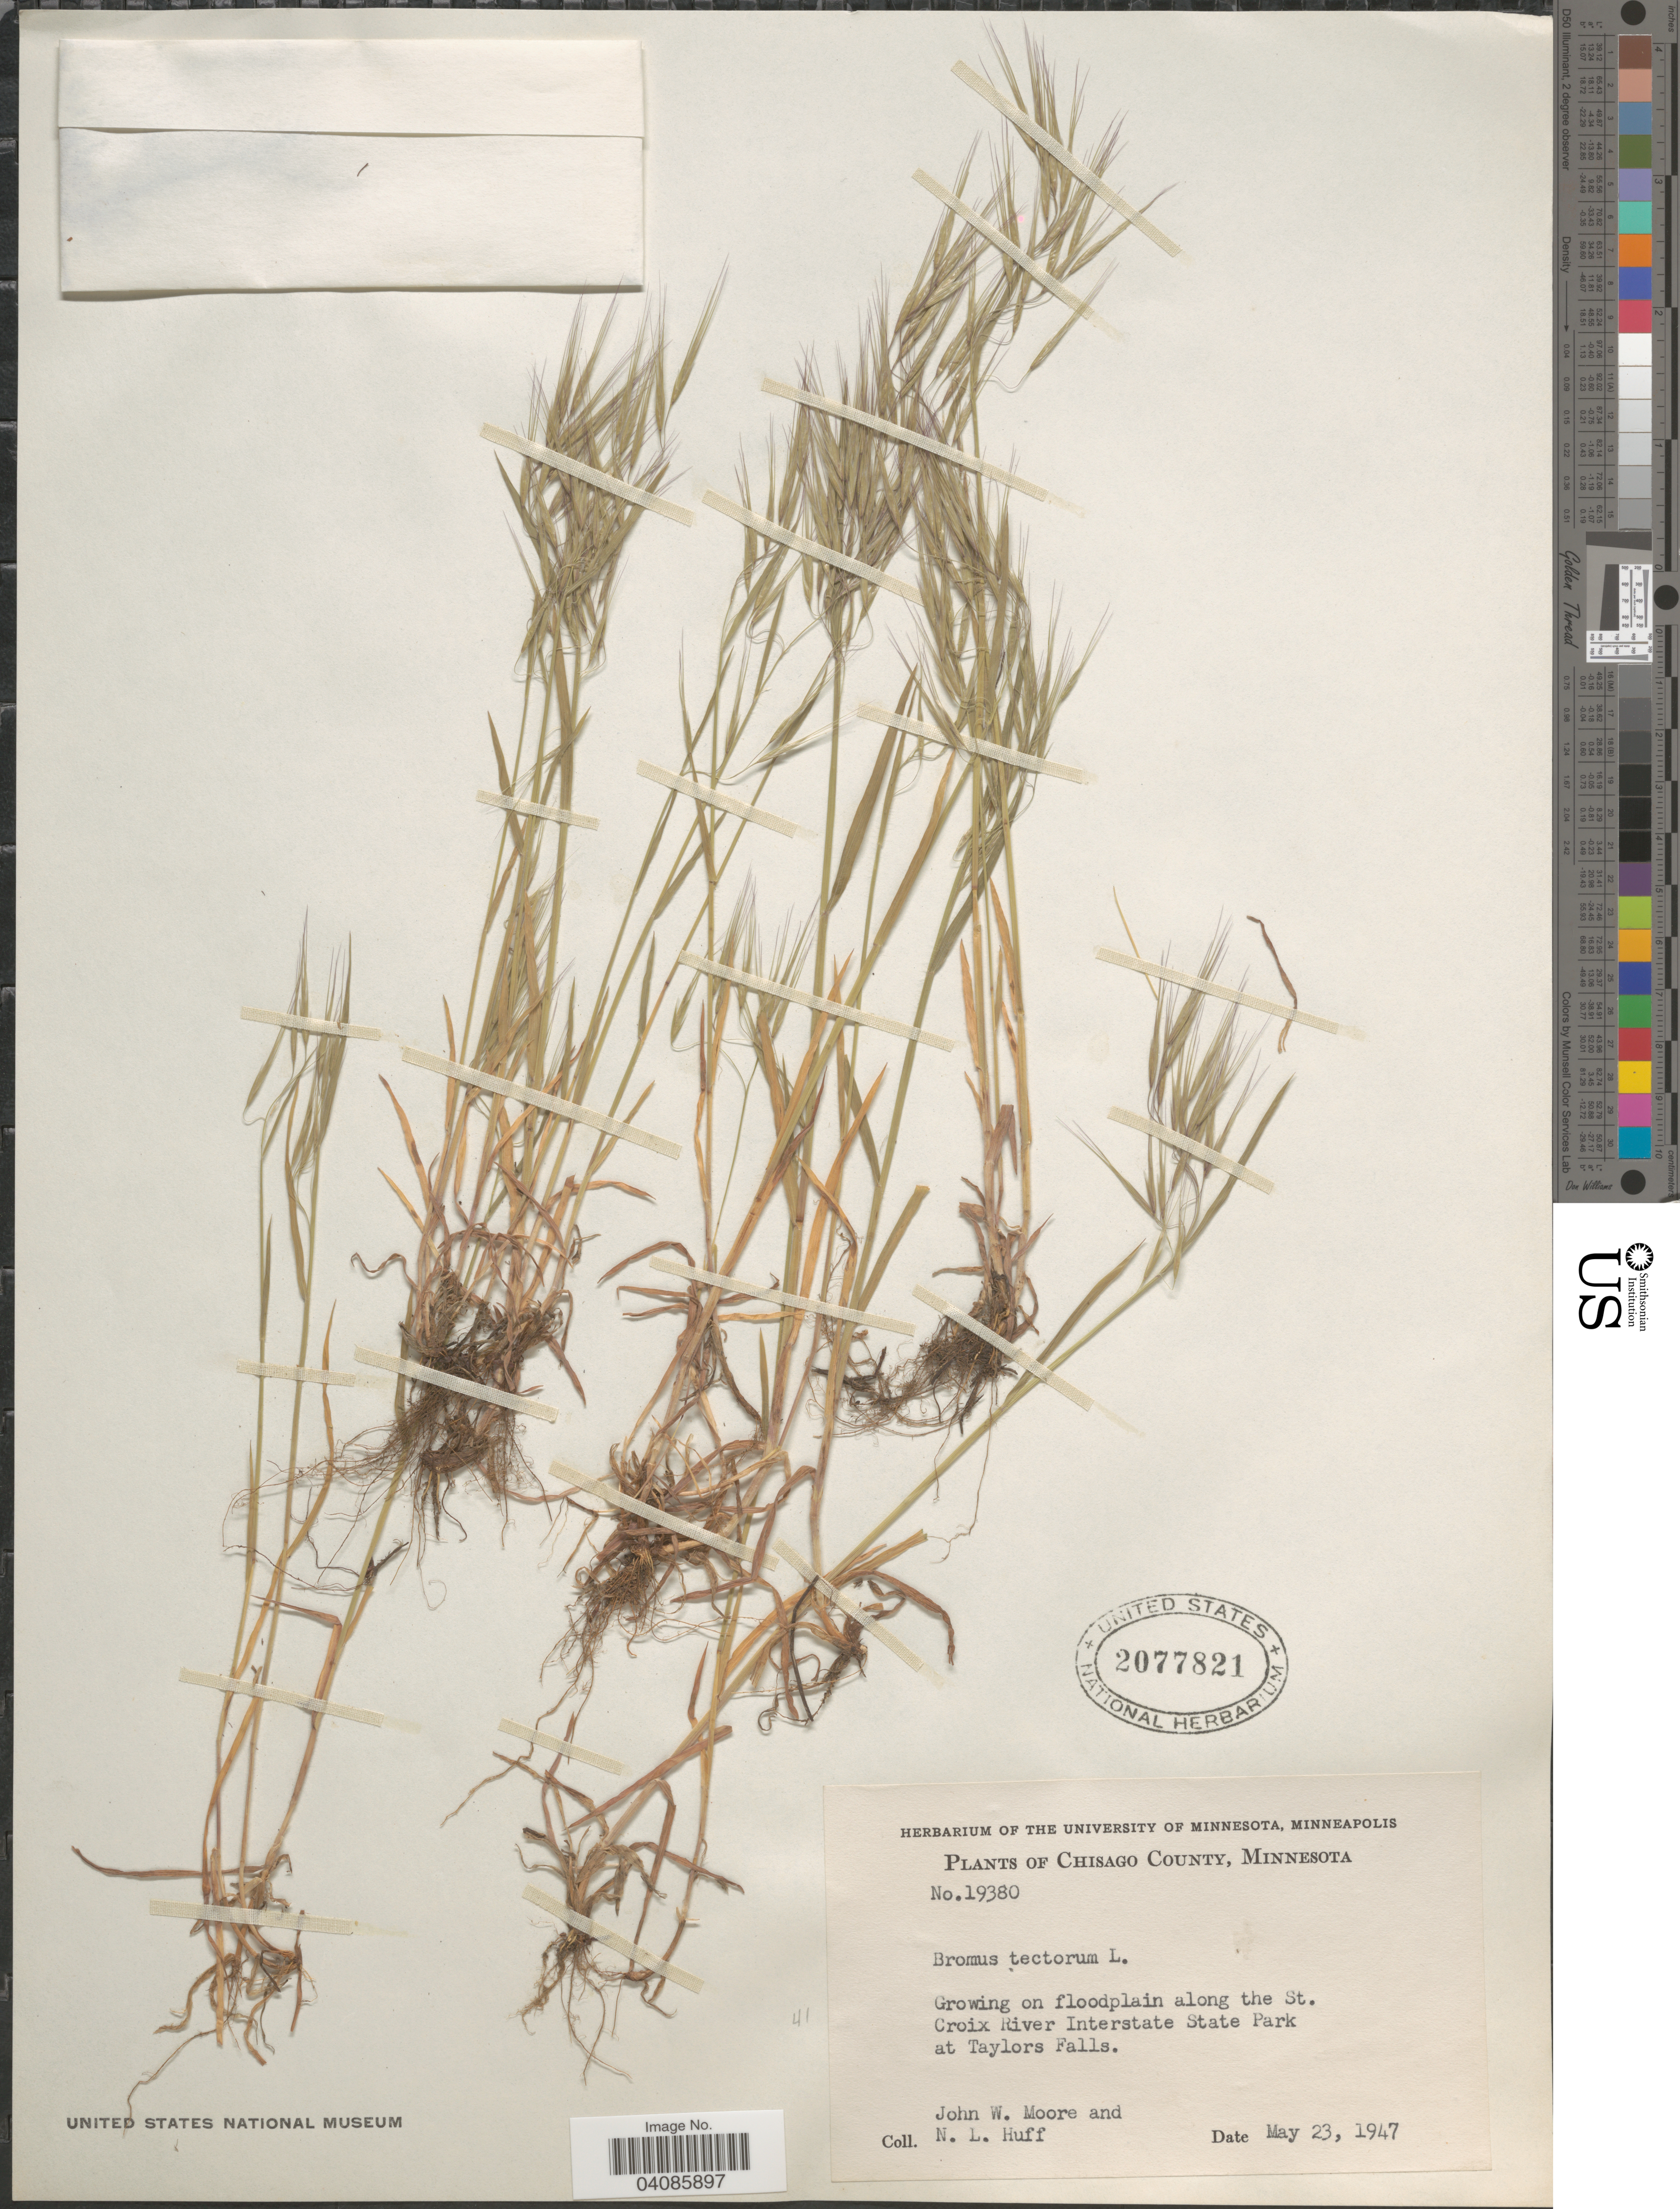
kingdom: Plantae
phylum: Tracheophyta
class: Liliopsida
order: Poales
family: Poaceae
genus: Bromus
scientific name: Bromus tectorum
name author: L.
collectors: J. Moore & N. Huff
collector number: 19380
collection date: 1947-05-23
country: United States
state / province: Minnesota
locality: Chisago County. Growing on floodplain along the St. Croix River Interstate State Park at Taylors Falls.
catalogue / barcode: US 2077821